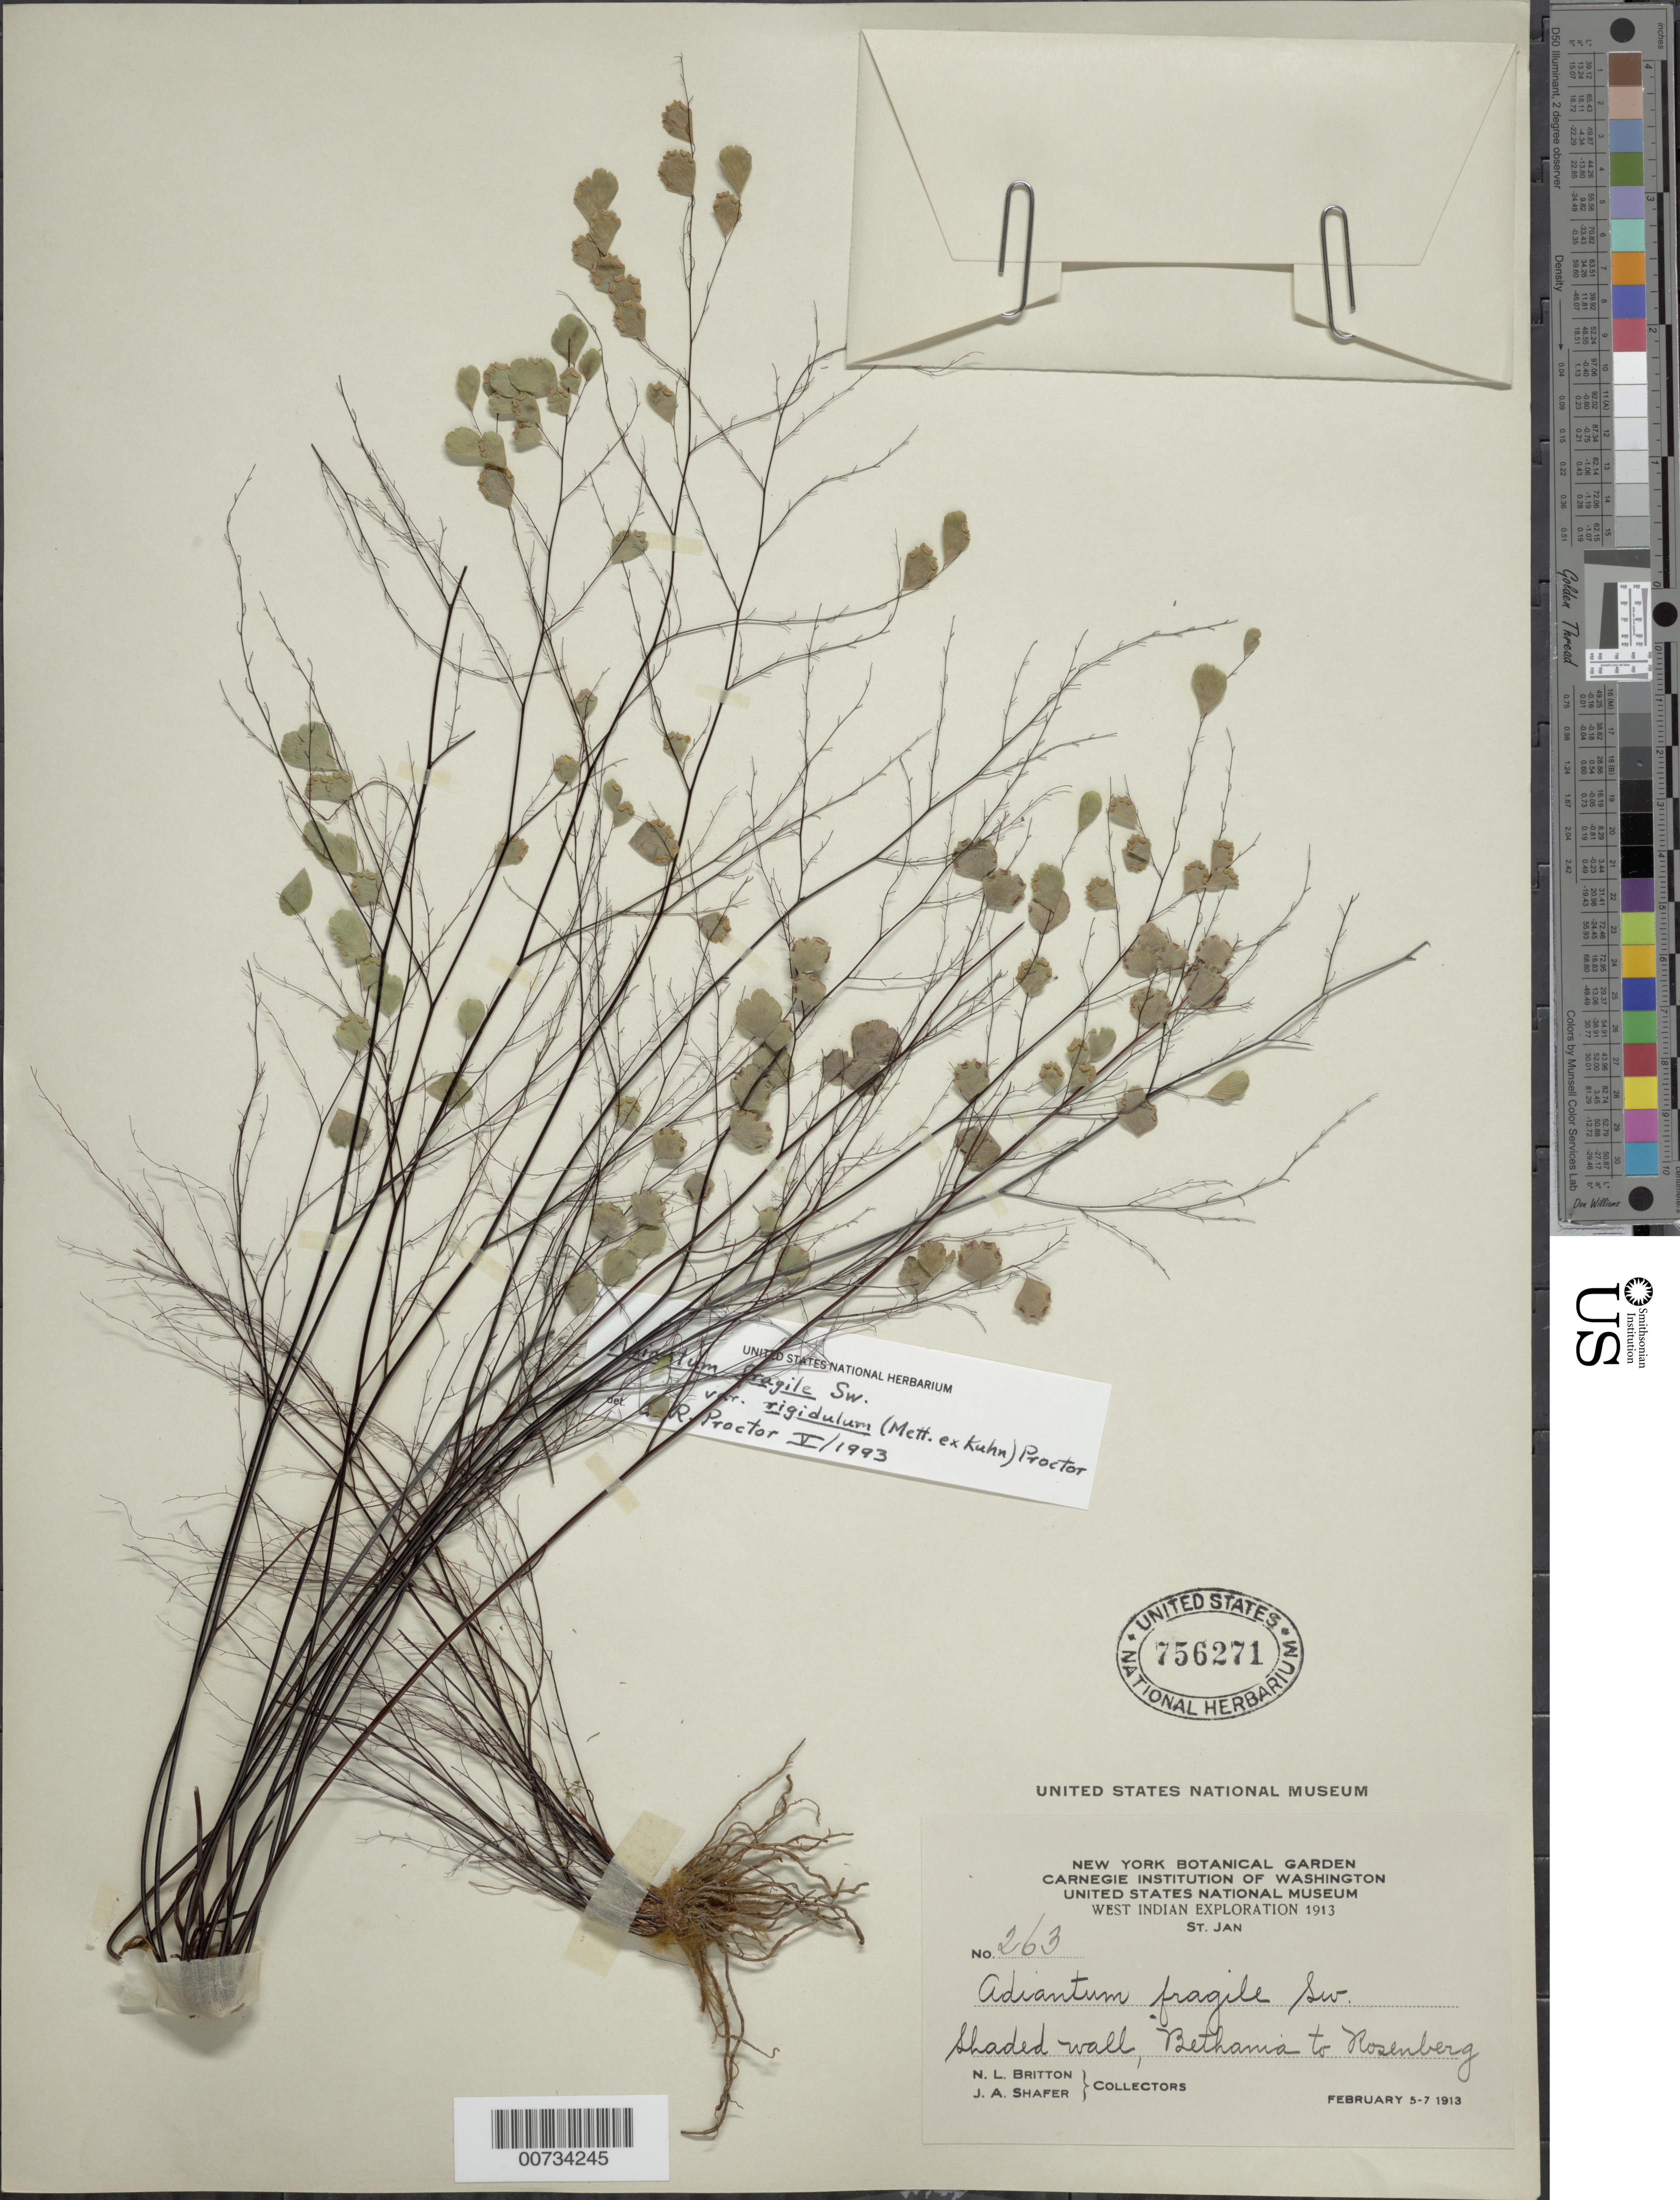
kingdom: Plantae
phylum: Tracheophyta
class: Polypodiopsida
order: Polypodiales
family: Pteridaceae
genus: Adiantum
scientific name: Adiantum fragile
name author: Sw.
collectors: N. Britton & J. A. Shafer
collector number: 263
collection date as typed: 05 Feb 1913 to 07 Feb 1913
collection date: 1913-02-05/1913-02-07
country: U.S. Virgin Islands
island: St. John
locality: St. John, Bethania to Rosenberg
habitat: Shaded wall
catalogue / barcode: US 756271